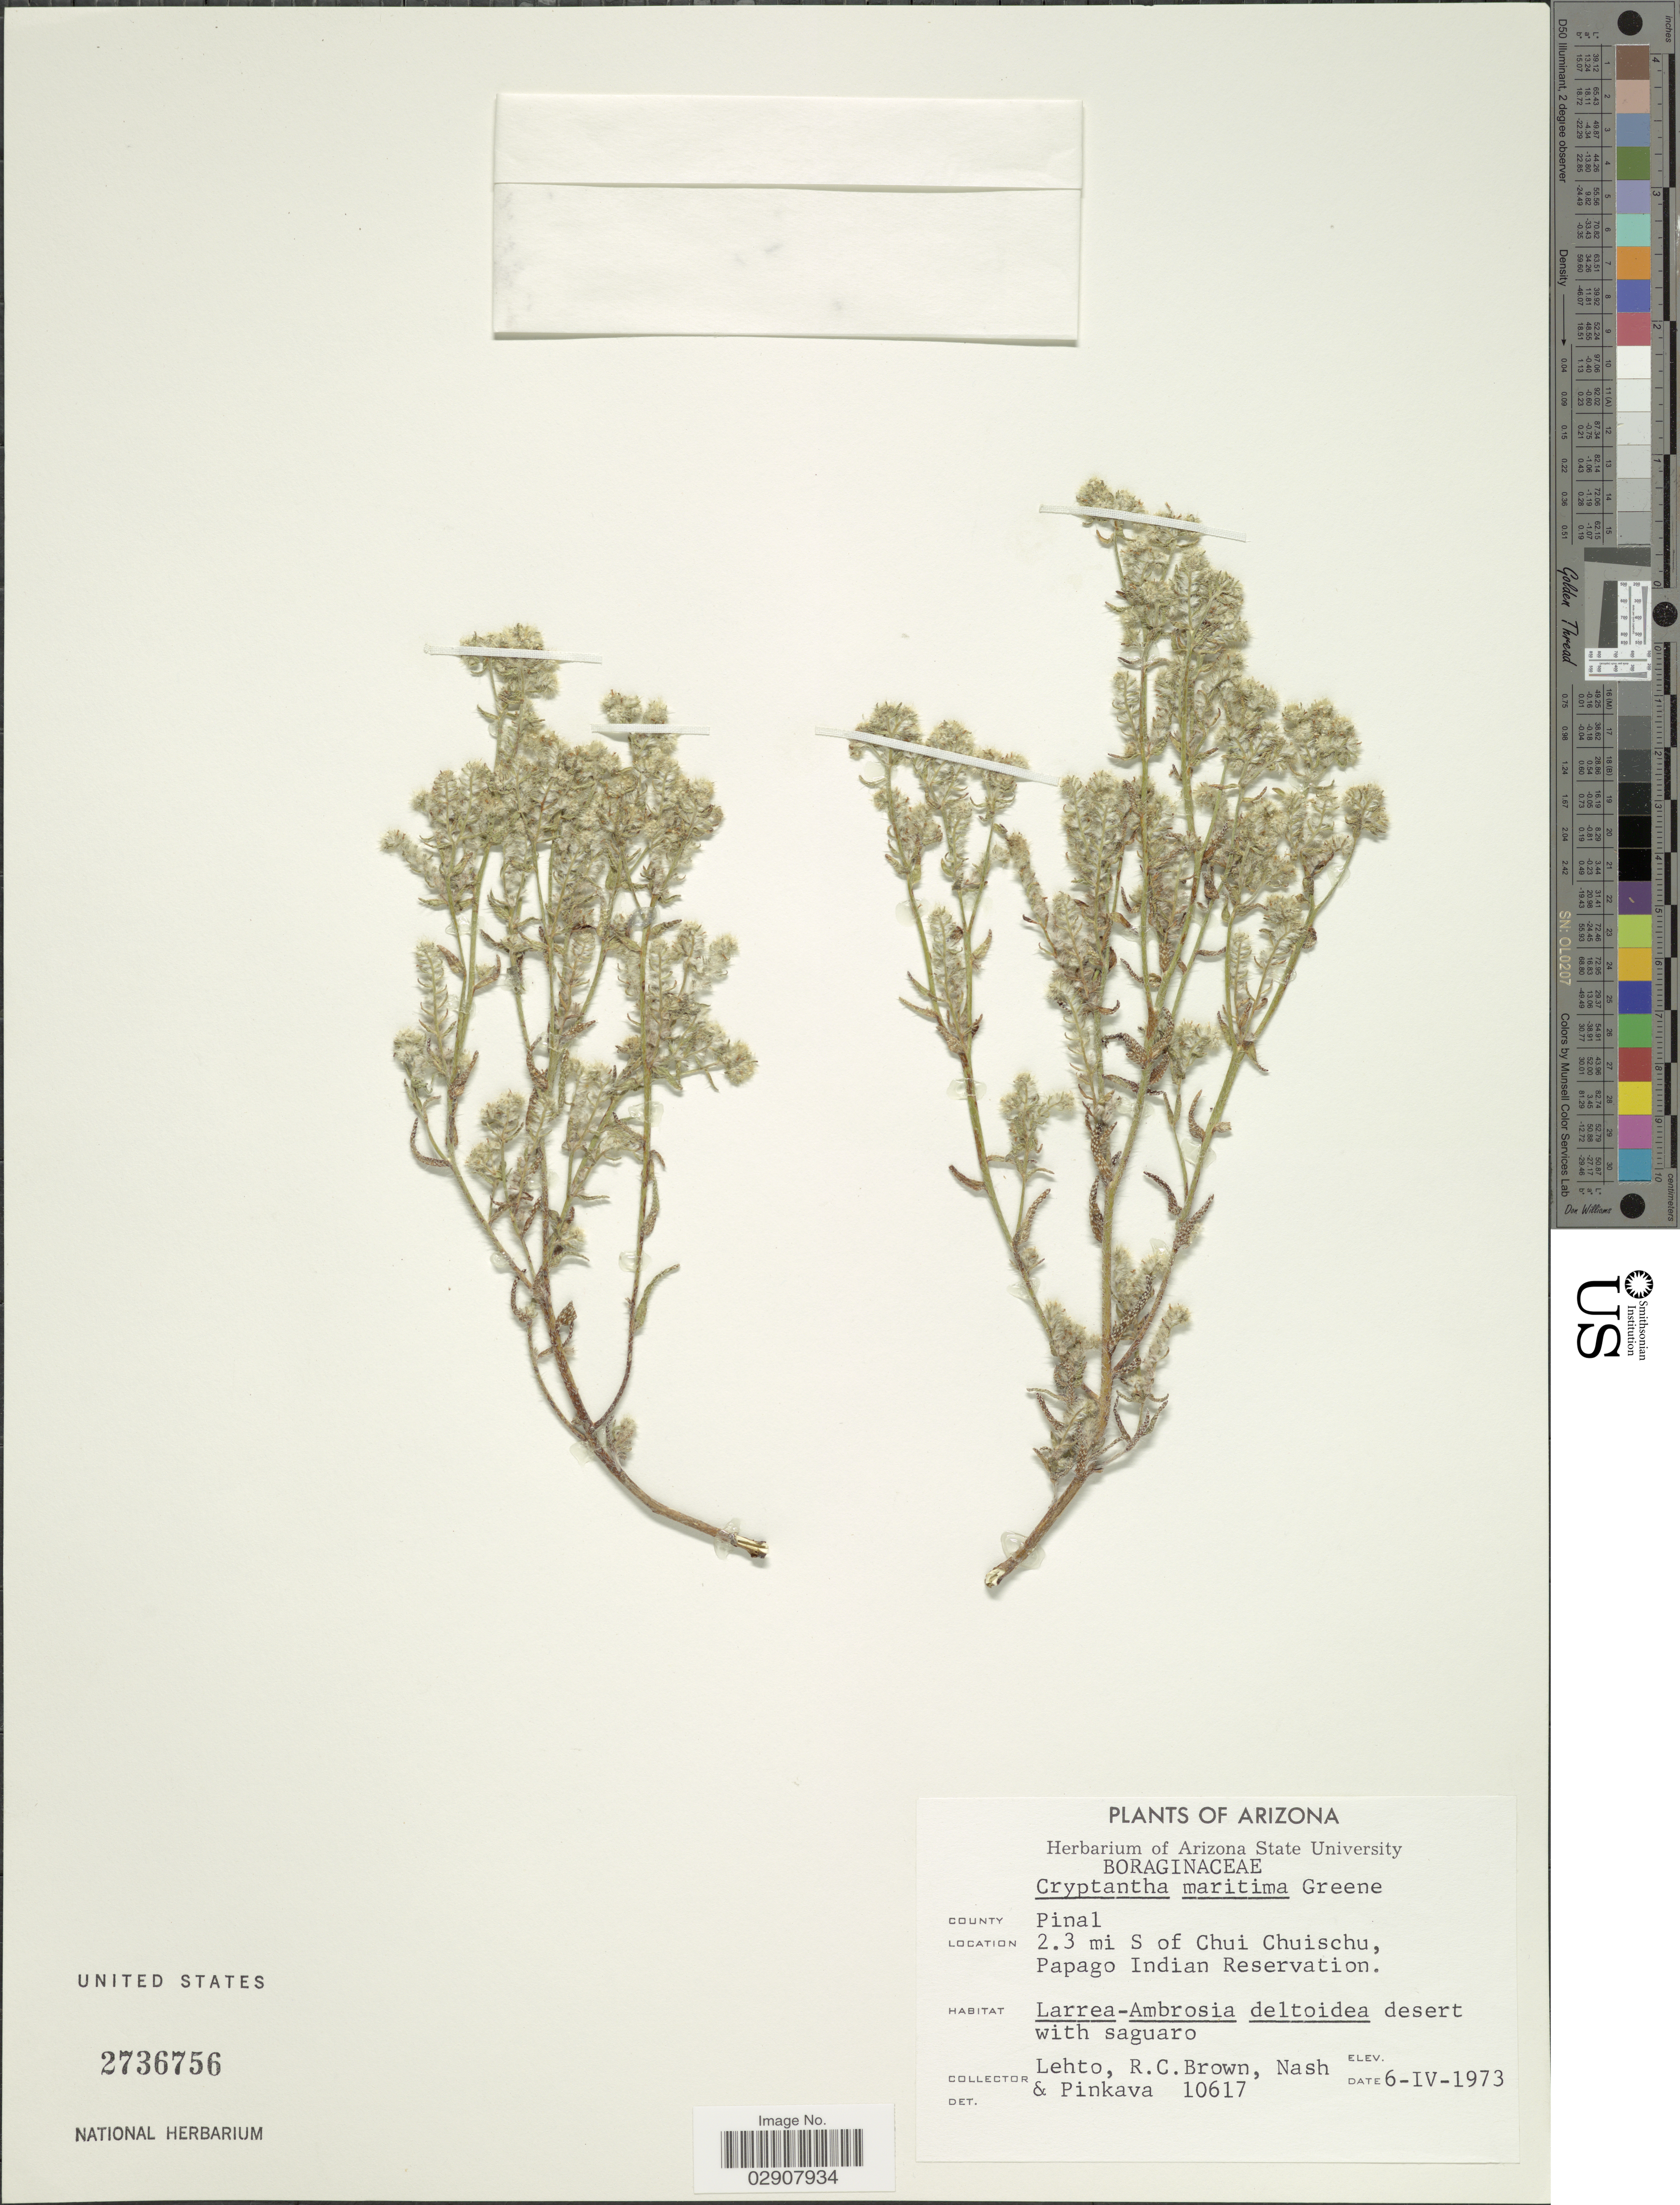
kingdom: Plantae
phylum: Tracheophyta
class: Magnoliopsida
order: Boraginales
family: Boraginaceae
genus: Cryptantha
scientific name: Cryptantha maritima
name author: (Greene) Greene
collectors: -. Lehto, R. C. Brown, -- Nash & -. Pinkava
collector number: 10617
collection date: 1973-04-06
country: United States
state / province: Arizona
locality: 2.3 mi S of Chui Chuischu, Papago Indian Reservation. County Pinal. Arizona.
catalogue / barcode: US 2736756